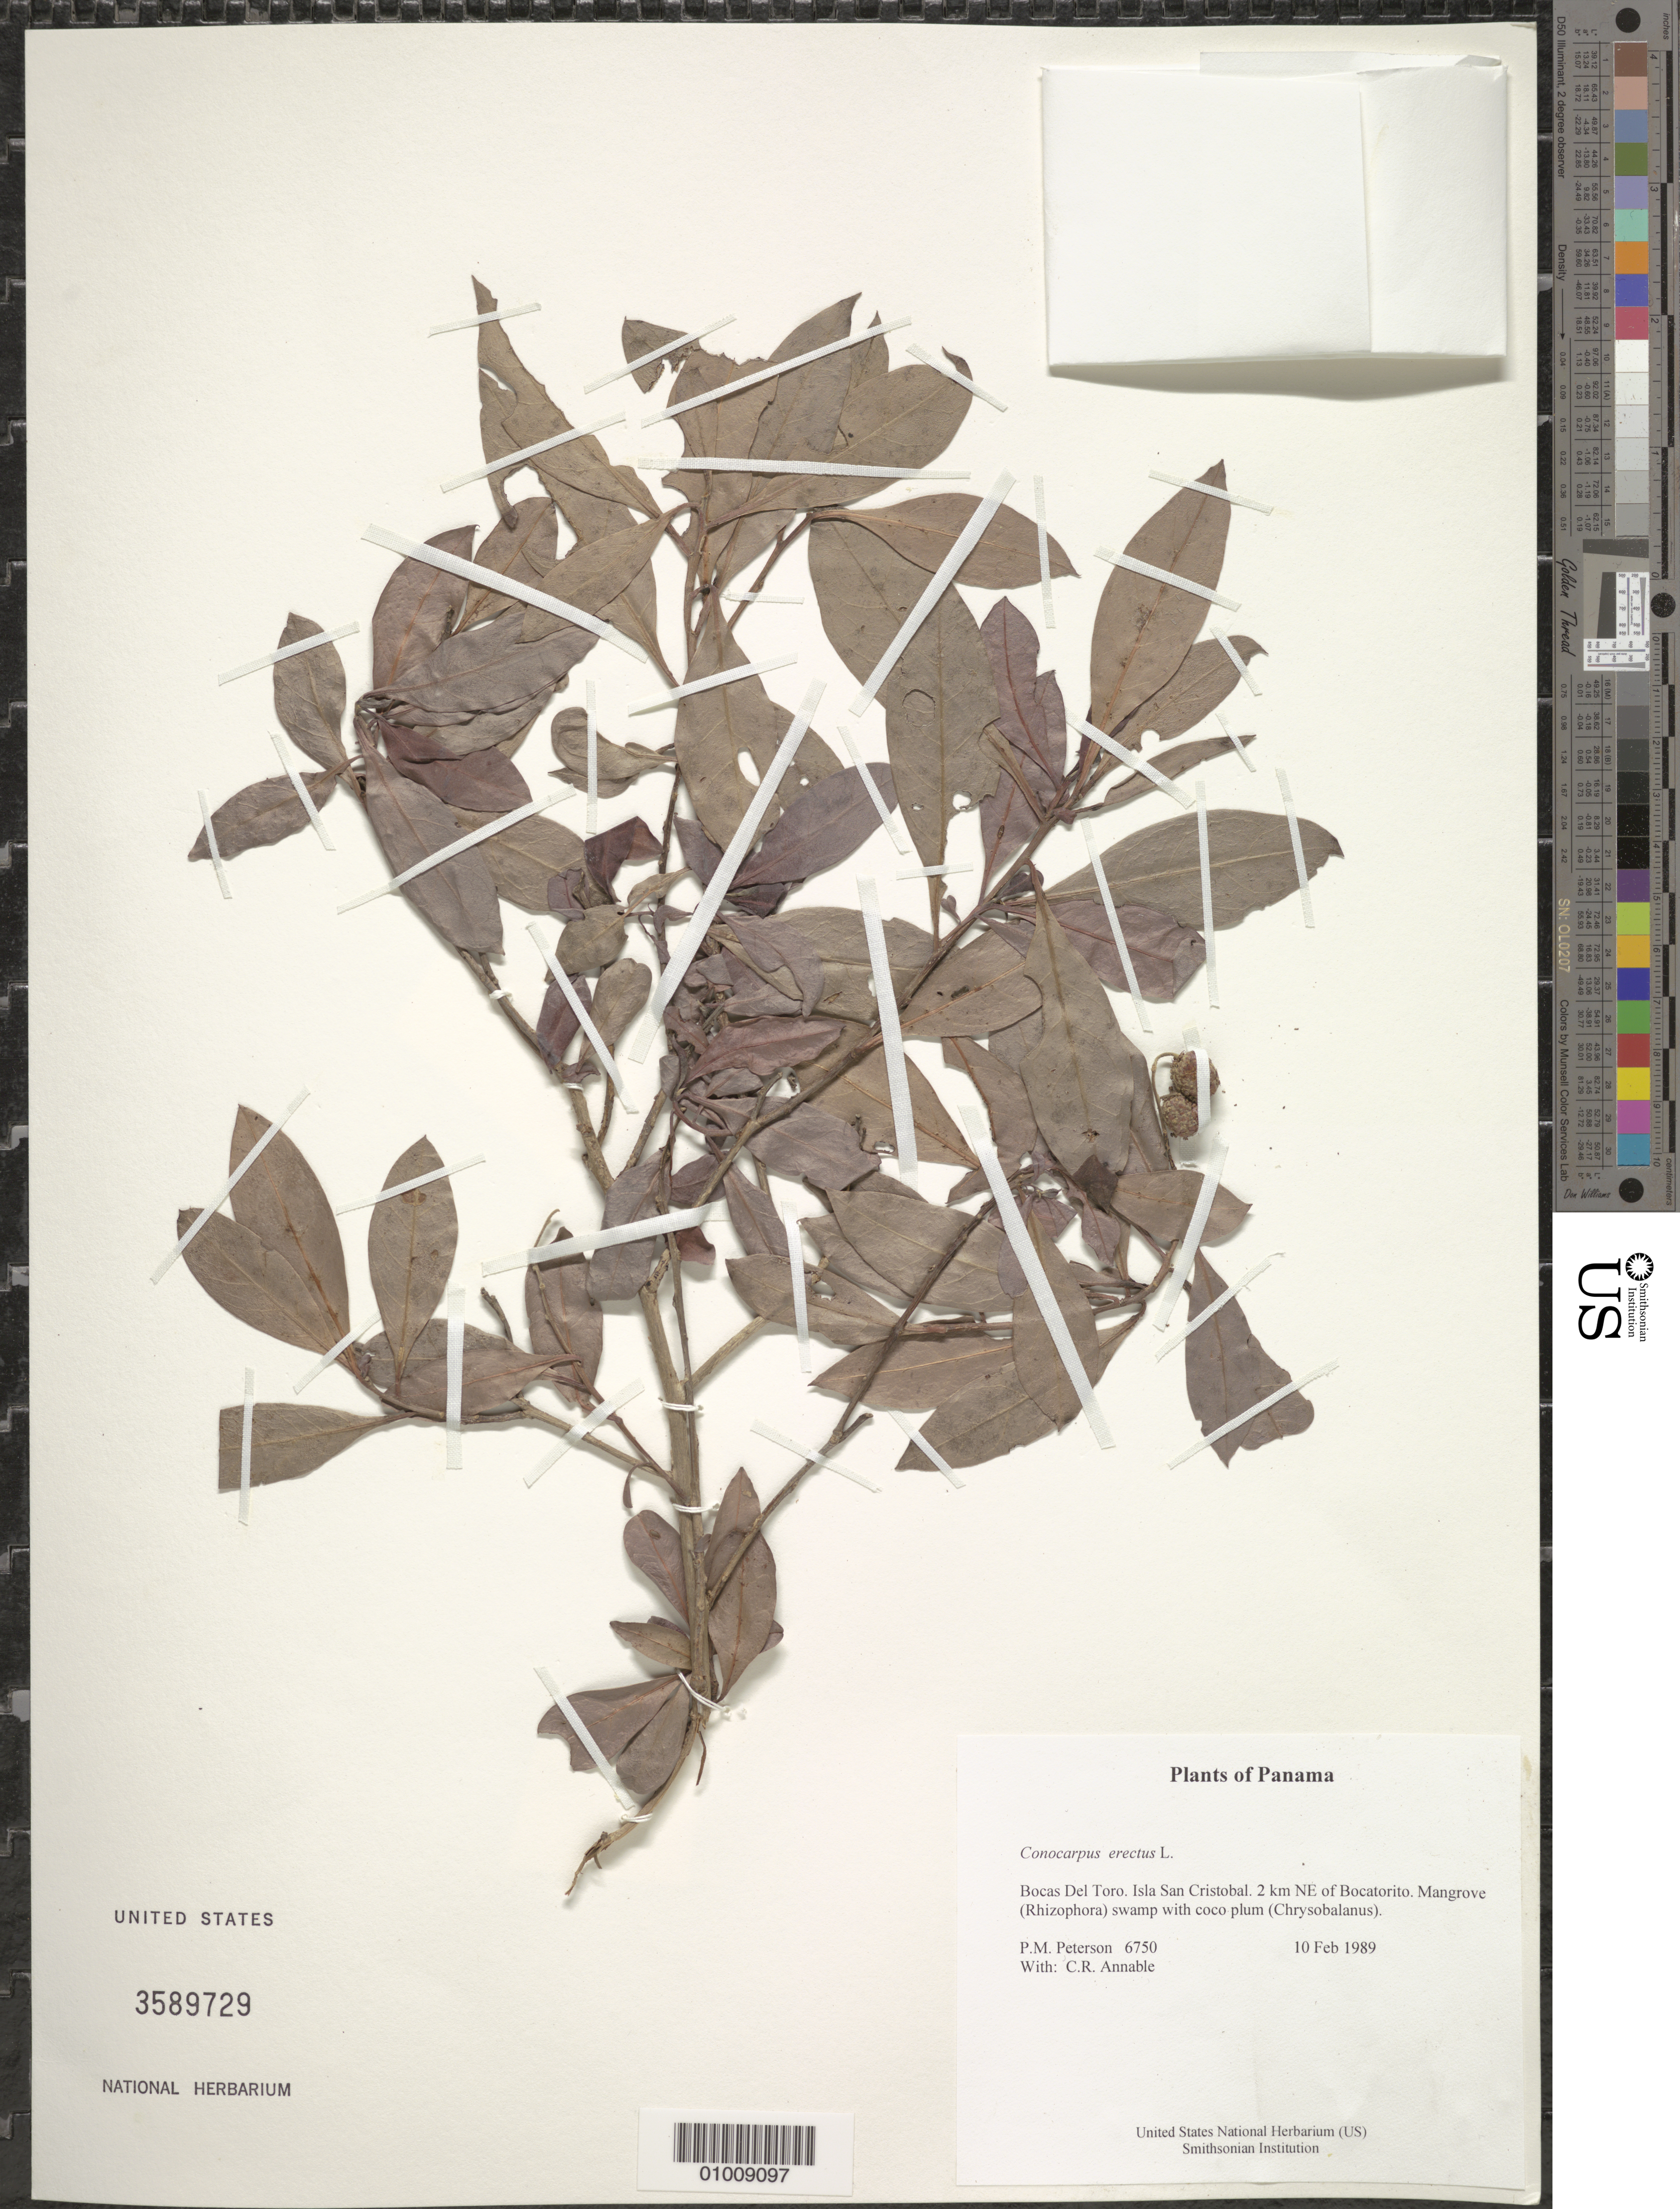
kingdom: Plantae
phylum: Tracheophyta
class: Magnoliopsida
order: Myrtales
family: Combretaceae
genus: Conocarpus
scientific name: Conocarpus erectus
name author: L.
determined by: Liesner, R. L.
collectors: P. M. Peterson & C. R. Annable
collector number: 06750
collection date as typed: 10 Feb 1989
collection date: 1989-02-10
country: Panama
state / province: Bocas del Toro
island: San Cristobal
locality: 2 km NE of Bocatorito.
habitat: Mangrove (Rhizophora) swamp with coco plum (Chrysobalanus).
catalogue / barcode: US 3589729